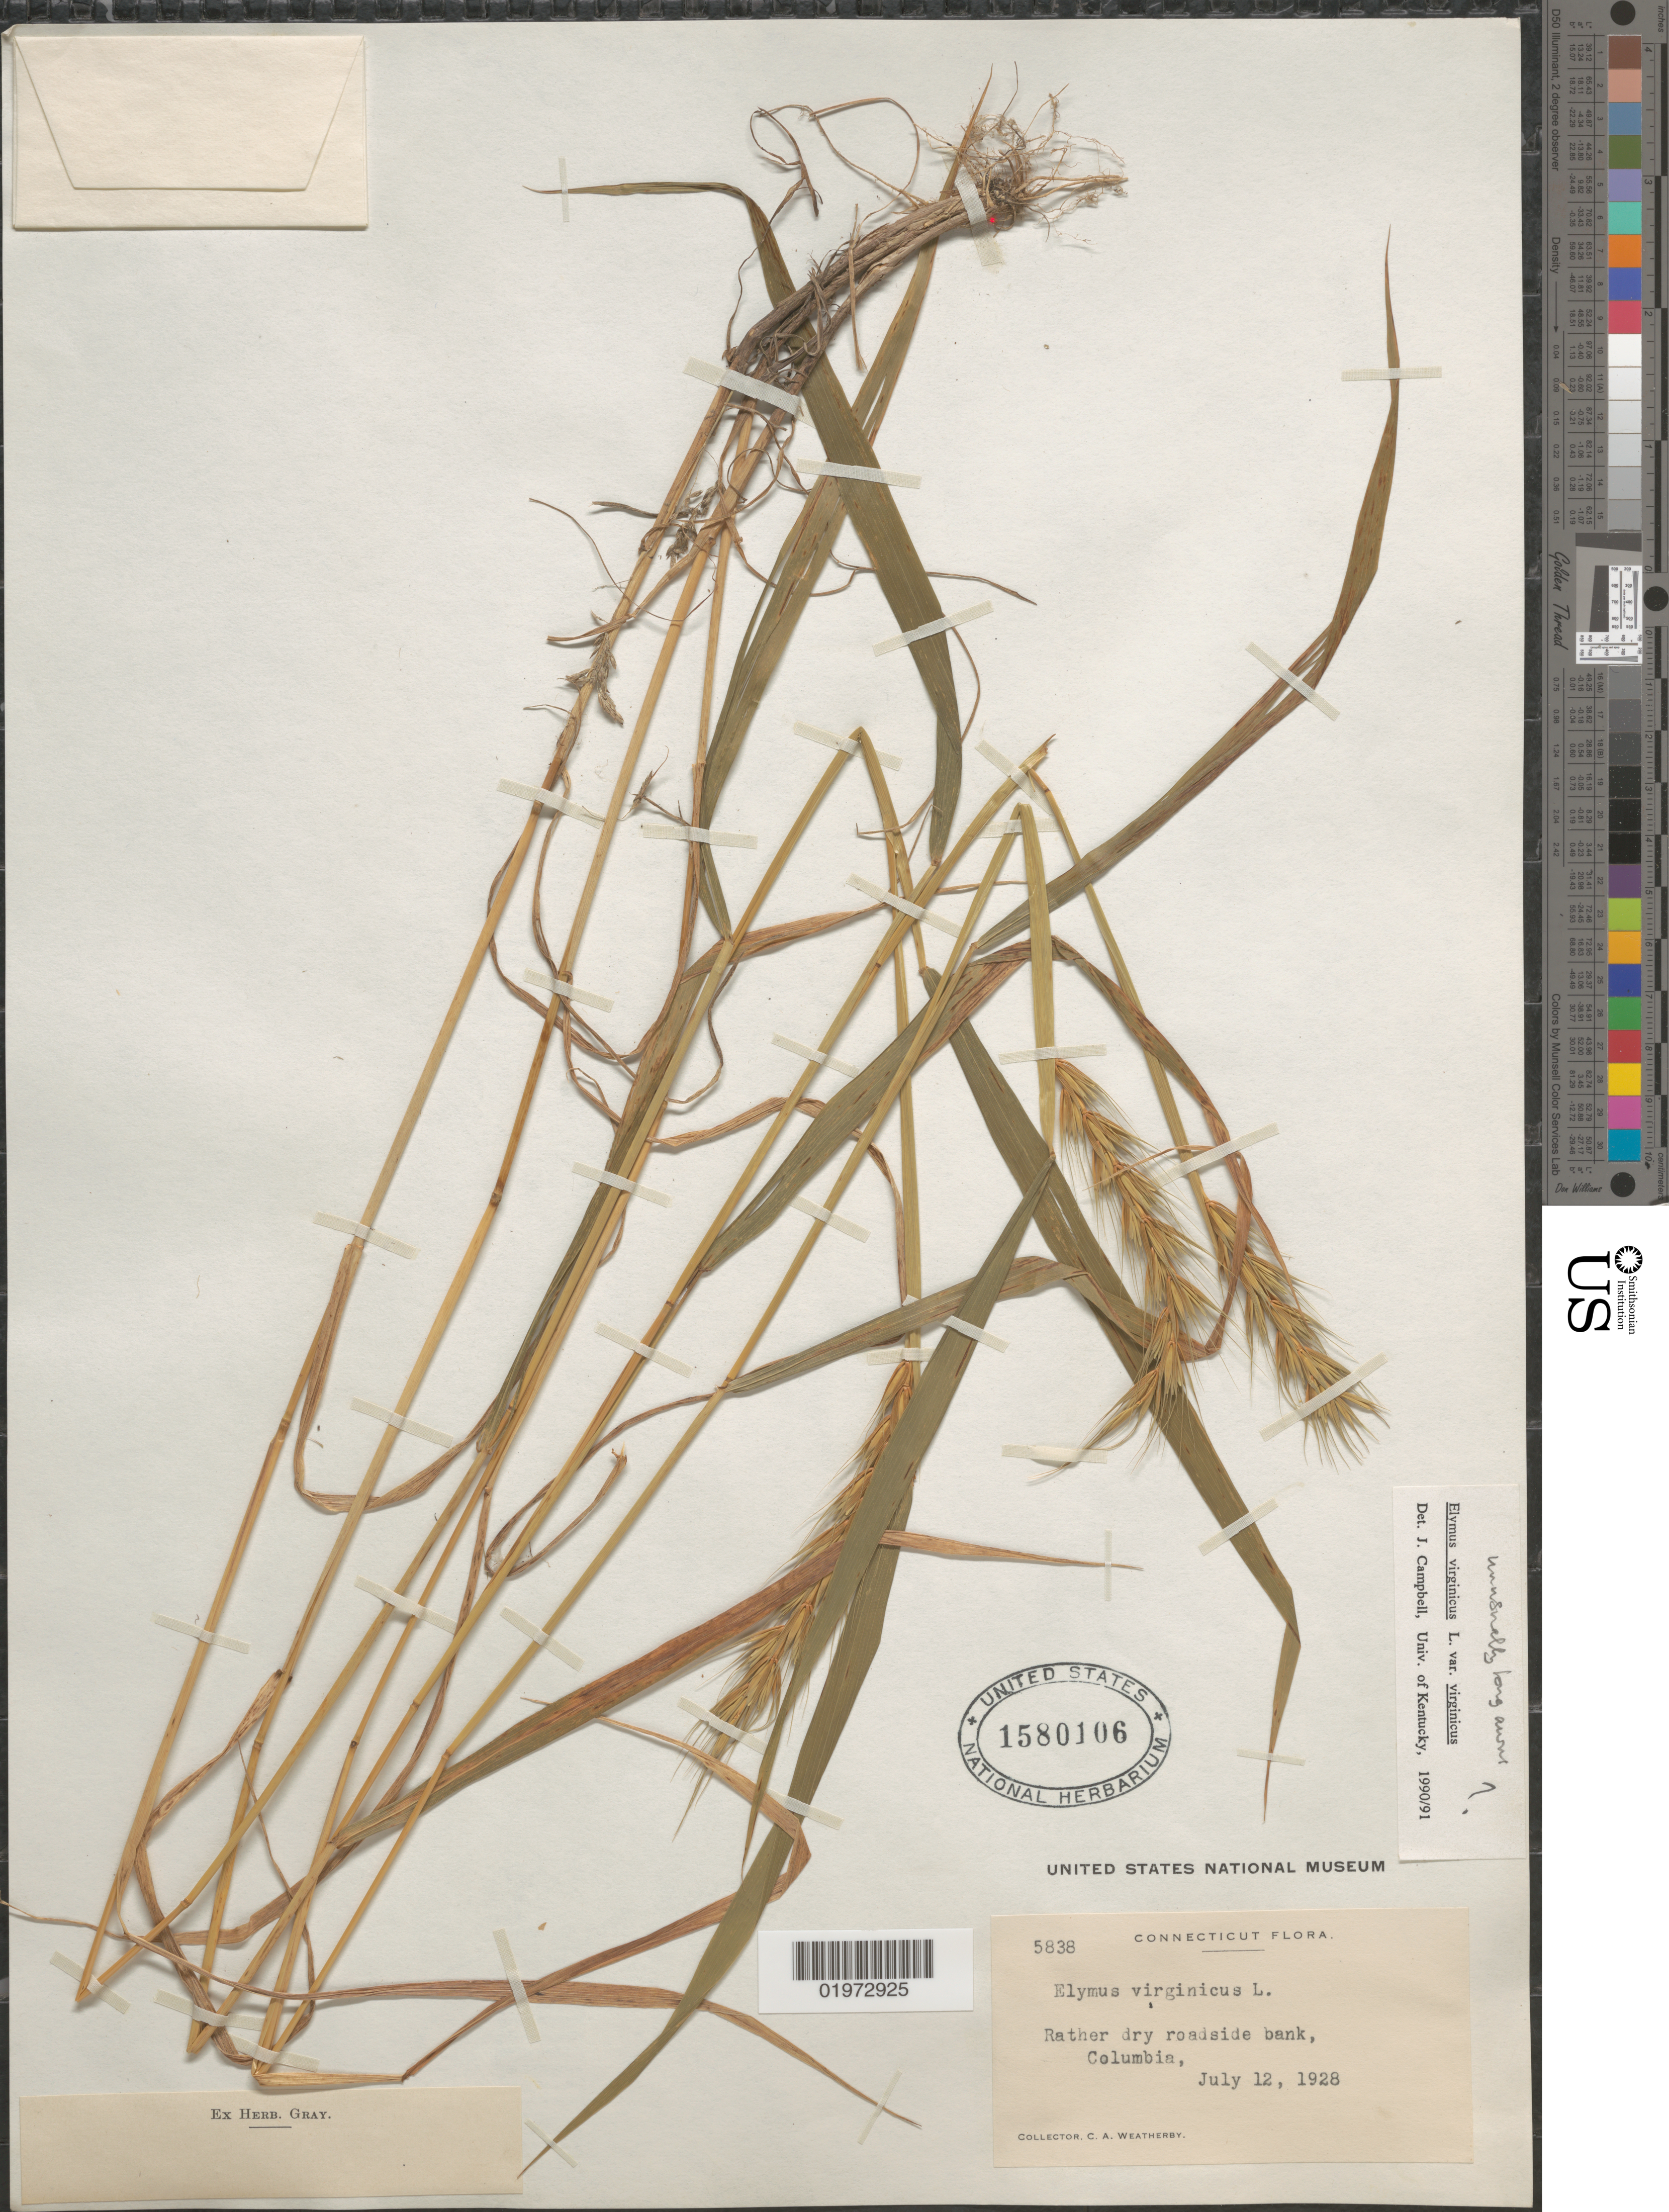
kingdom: Plantae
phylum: Tracheophyta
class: Liliopsida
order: Poales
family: Poaceae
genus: Elymus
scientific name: Elymus virginicus var. halophilus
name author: L.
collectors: C. A. Weatherby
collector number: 5838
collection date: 1928-07-12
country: United States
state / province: Connecticut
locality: Columbia.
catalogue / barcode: US 1580106